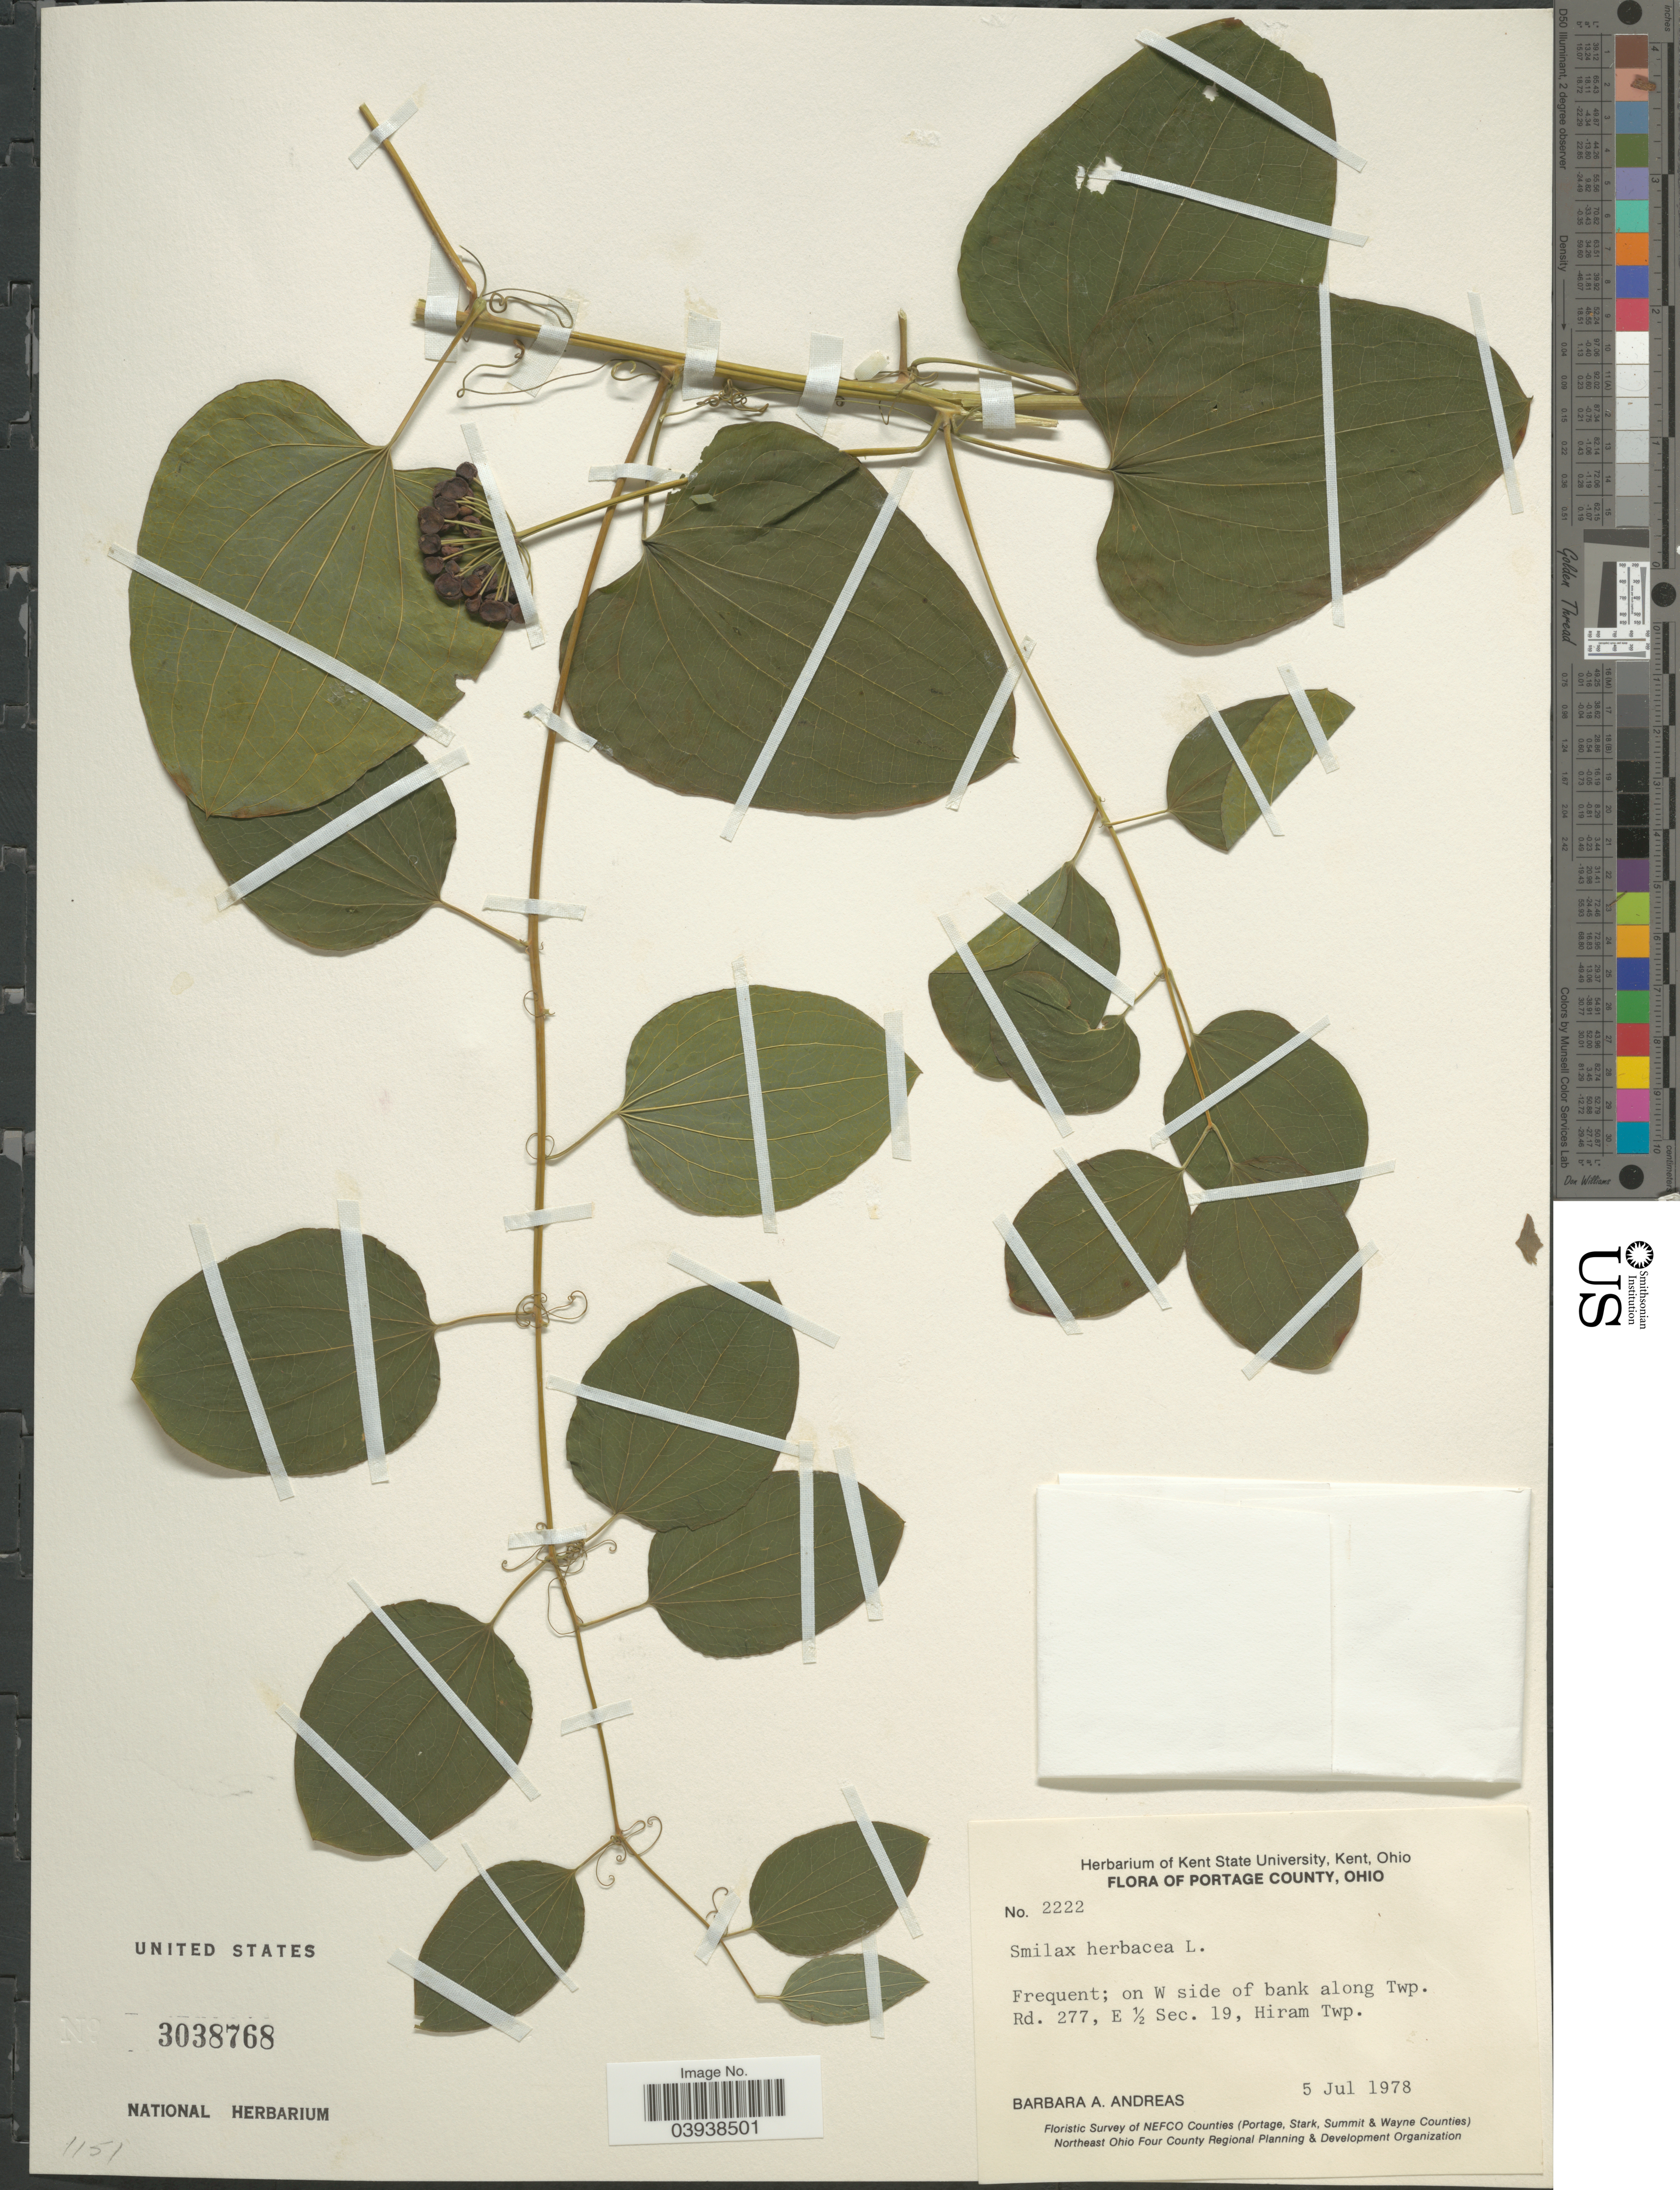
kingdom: Plantae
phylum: Tracheophyta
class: Liliopsida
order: Liliales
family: Smilacaceae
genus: Smilax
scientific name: Smilax herbacea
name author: L.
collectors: B. A. Andreas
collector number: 2222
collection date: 1978-07-05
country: United States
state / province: Ohio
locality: Portage County. On W side of bank along Twp. Rd. 277, E ½ Sec. 19, Hiram Twp.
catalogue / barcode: US 3038768